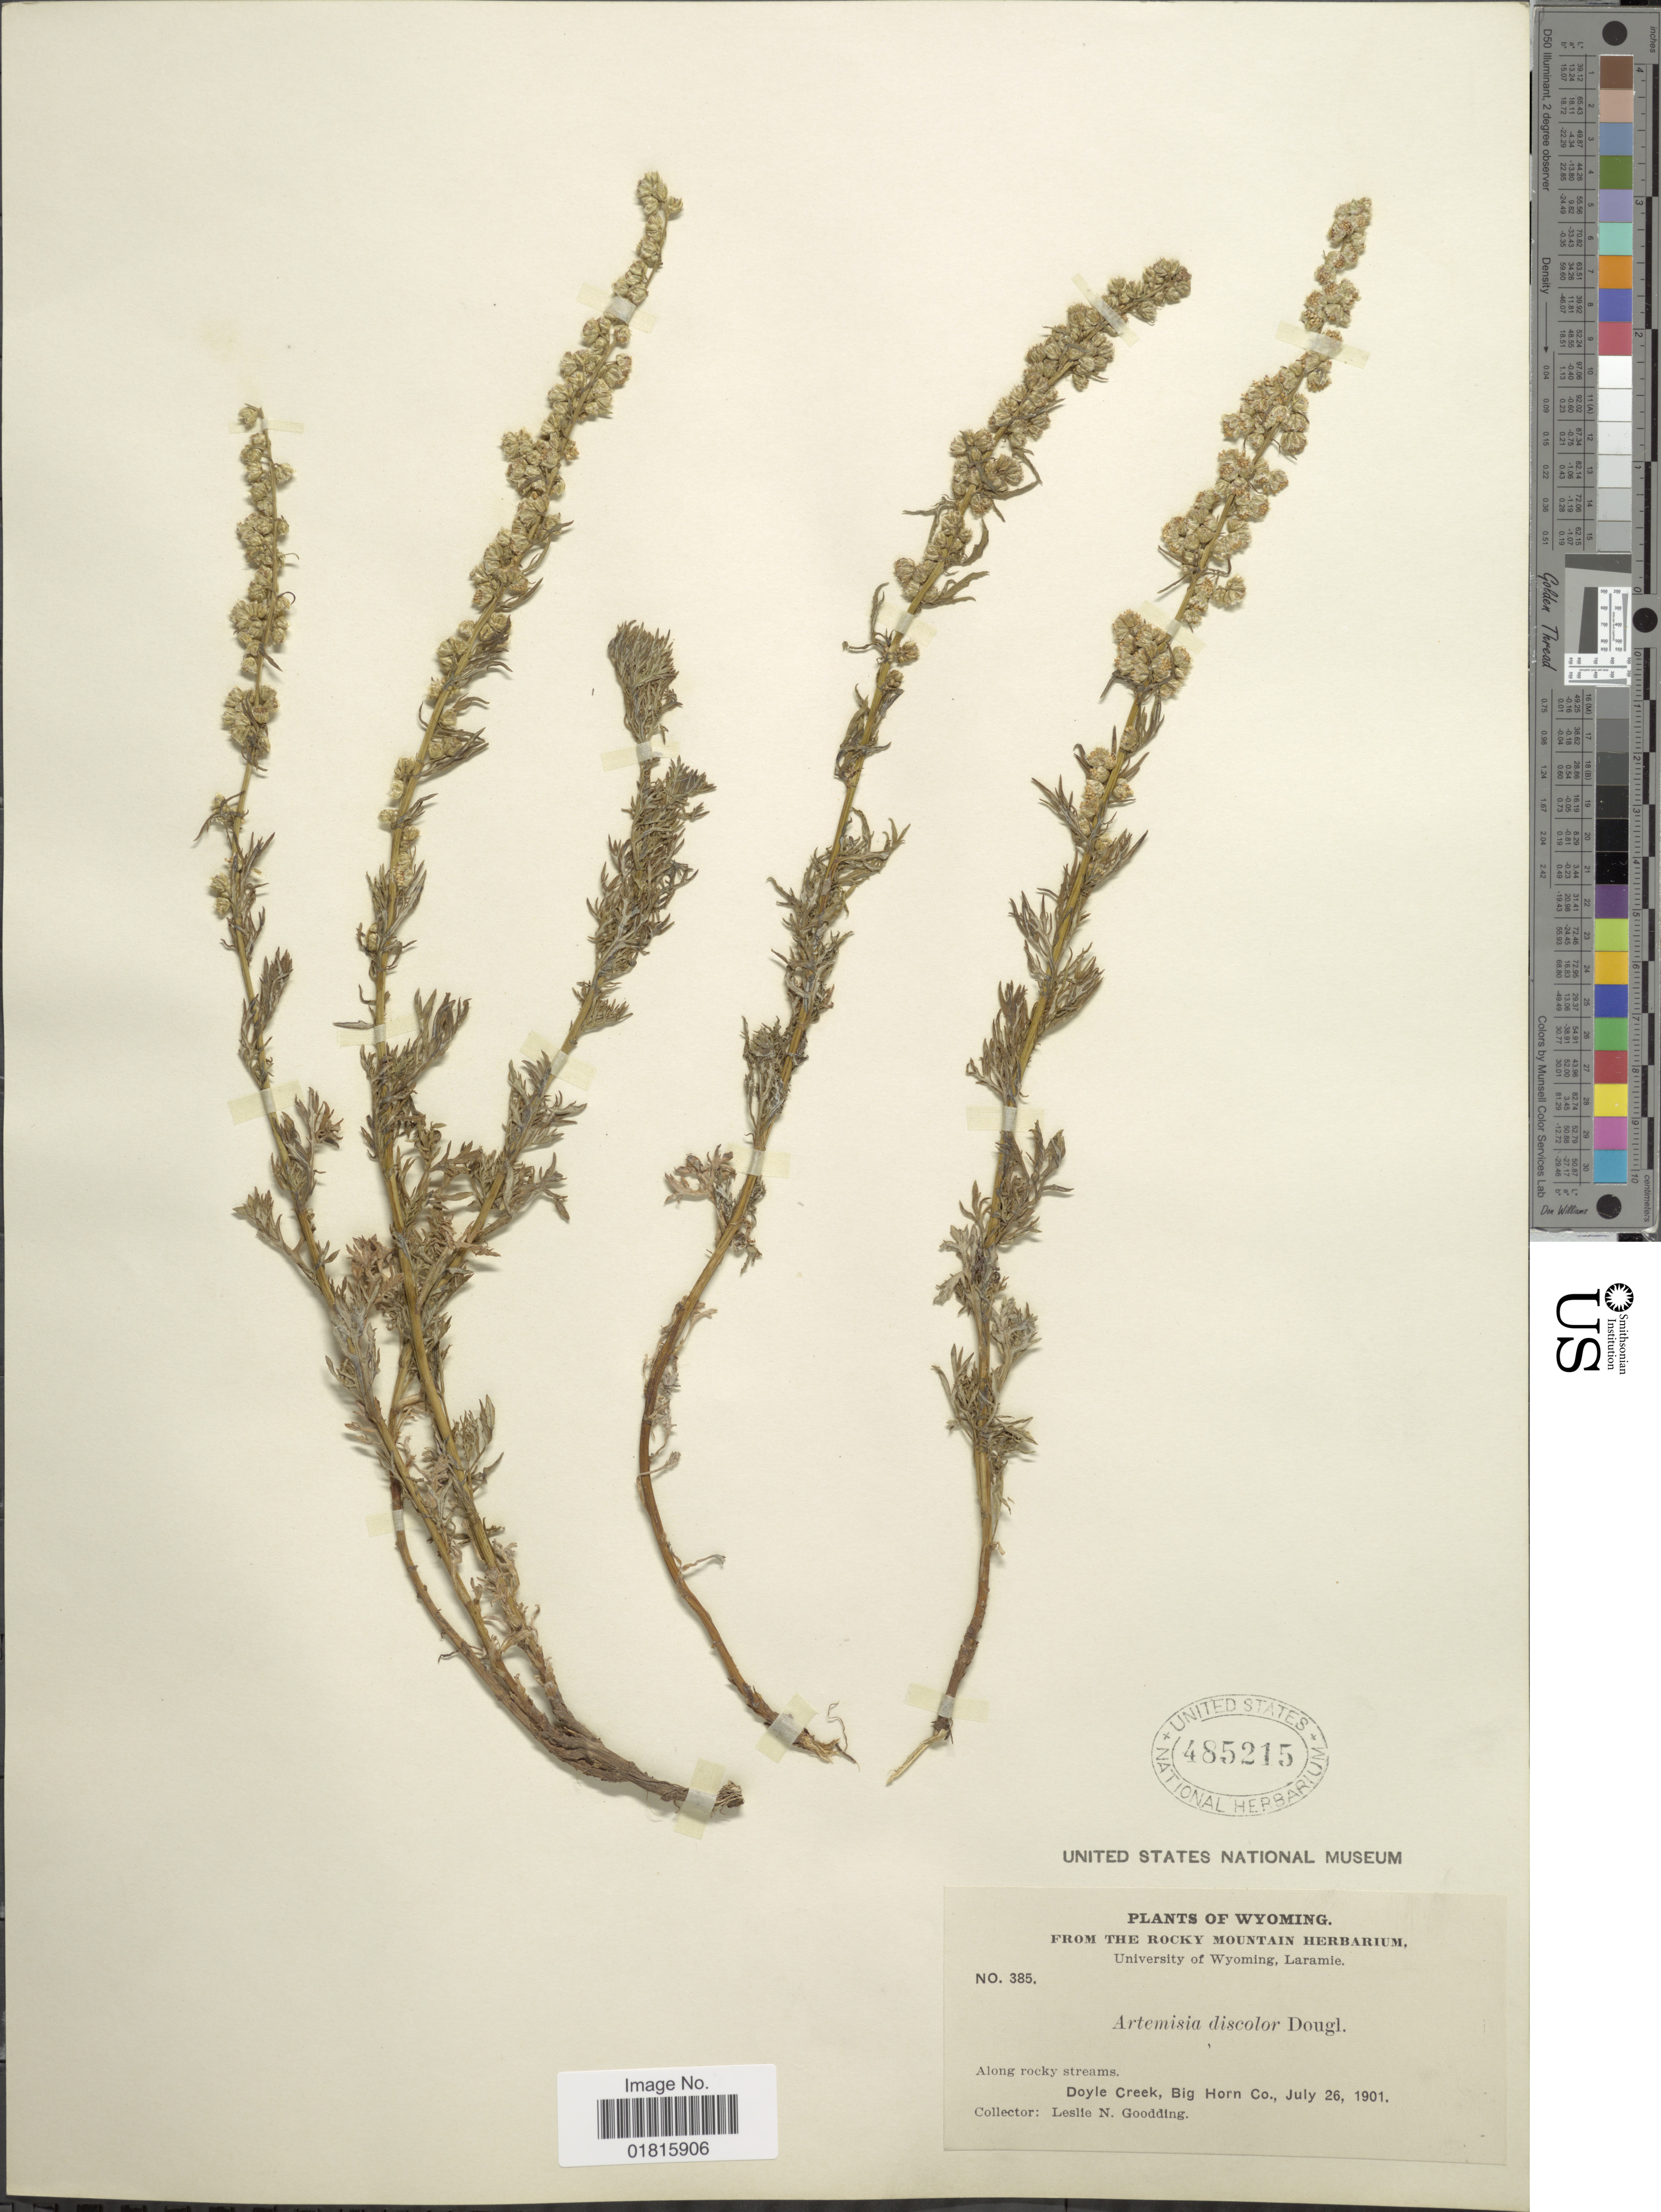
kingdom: Plantae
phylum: Tracheophyta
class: Magnoliopsida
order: Asterales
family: Asteraceae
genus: Artemisia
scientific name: Artemisia graveolens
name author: Rydb.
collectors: L. N. Goodding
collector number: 385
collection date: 1901-07-26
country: United States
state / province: Wyoming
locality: Along rocky streams. Doyle Creek, Big Horn Co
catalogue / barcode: US 485215